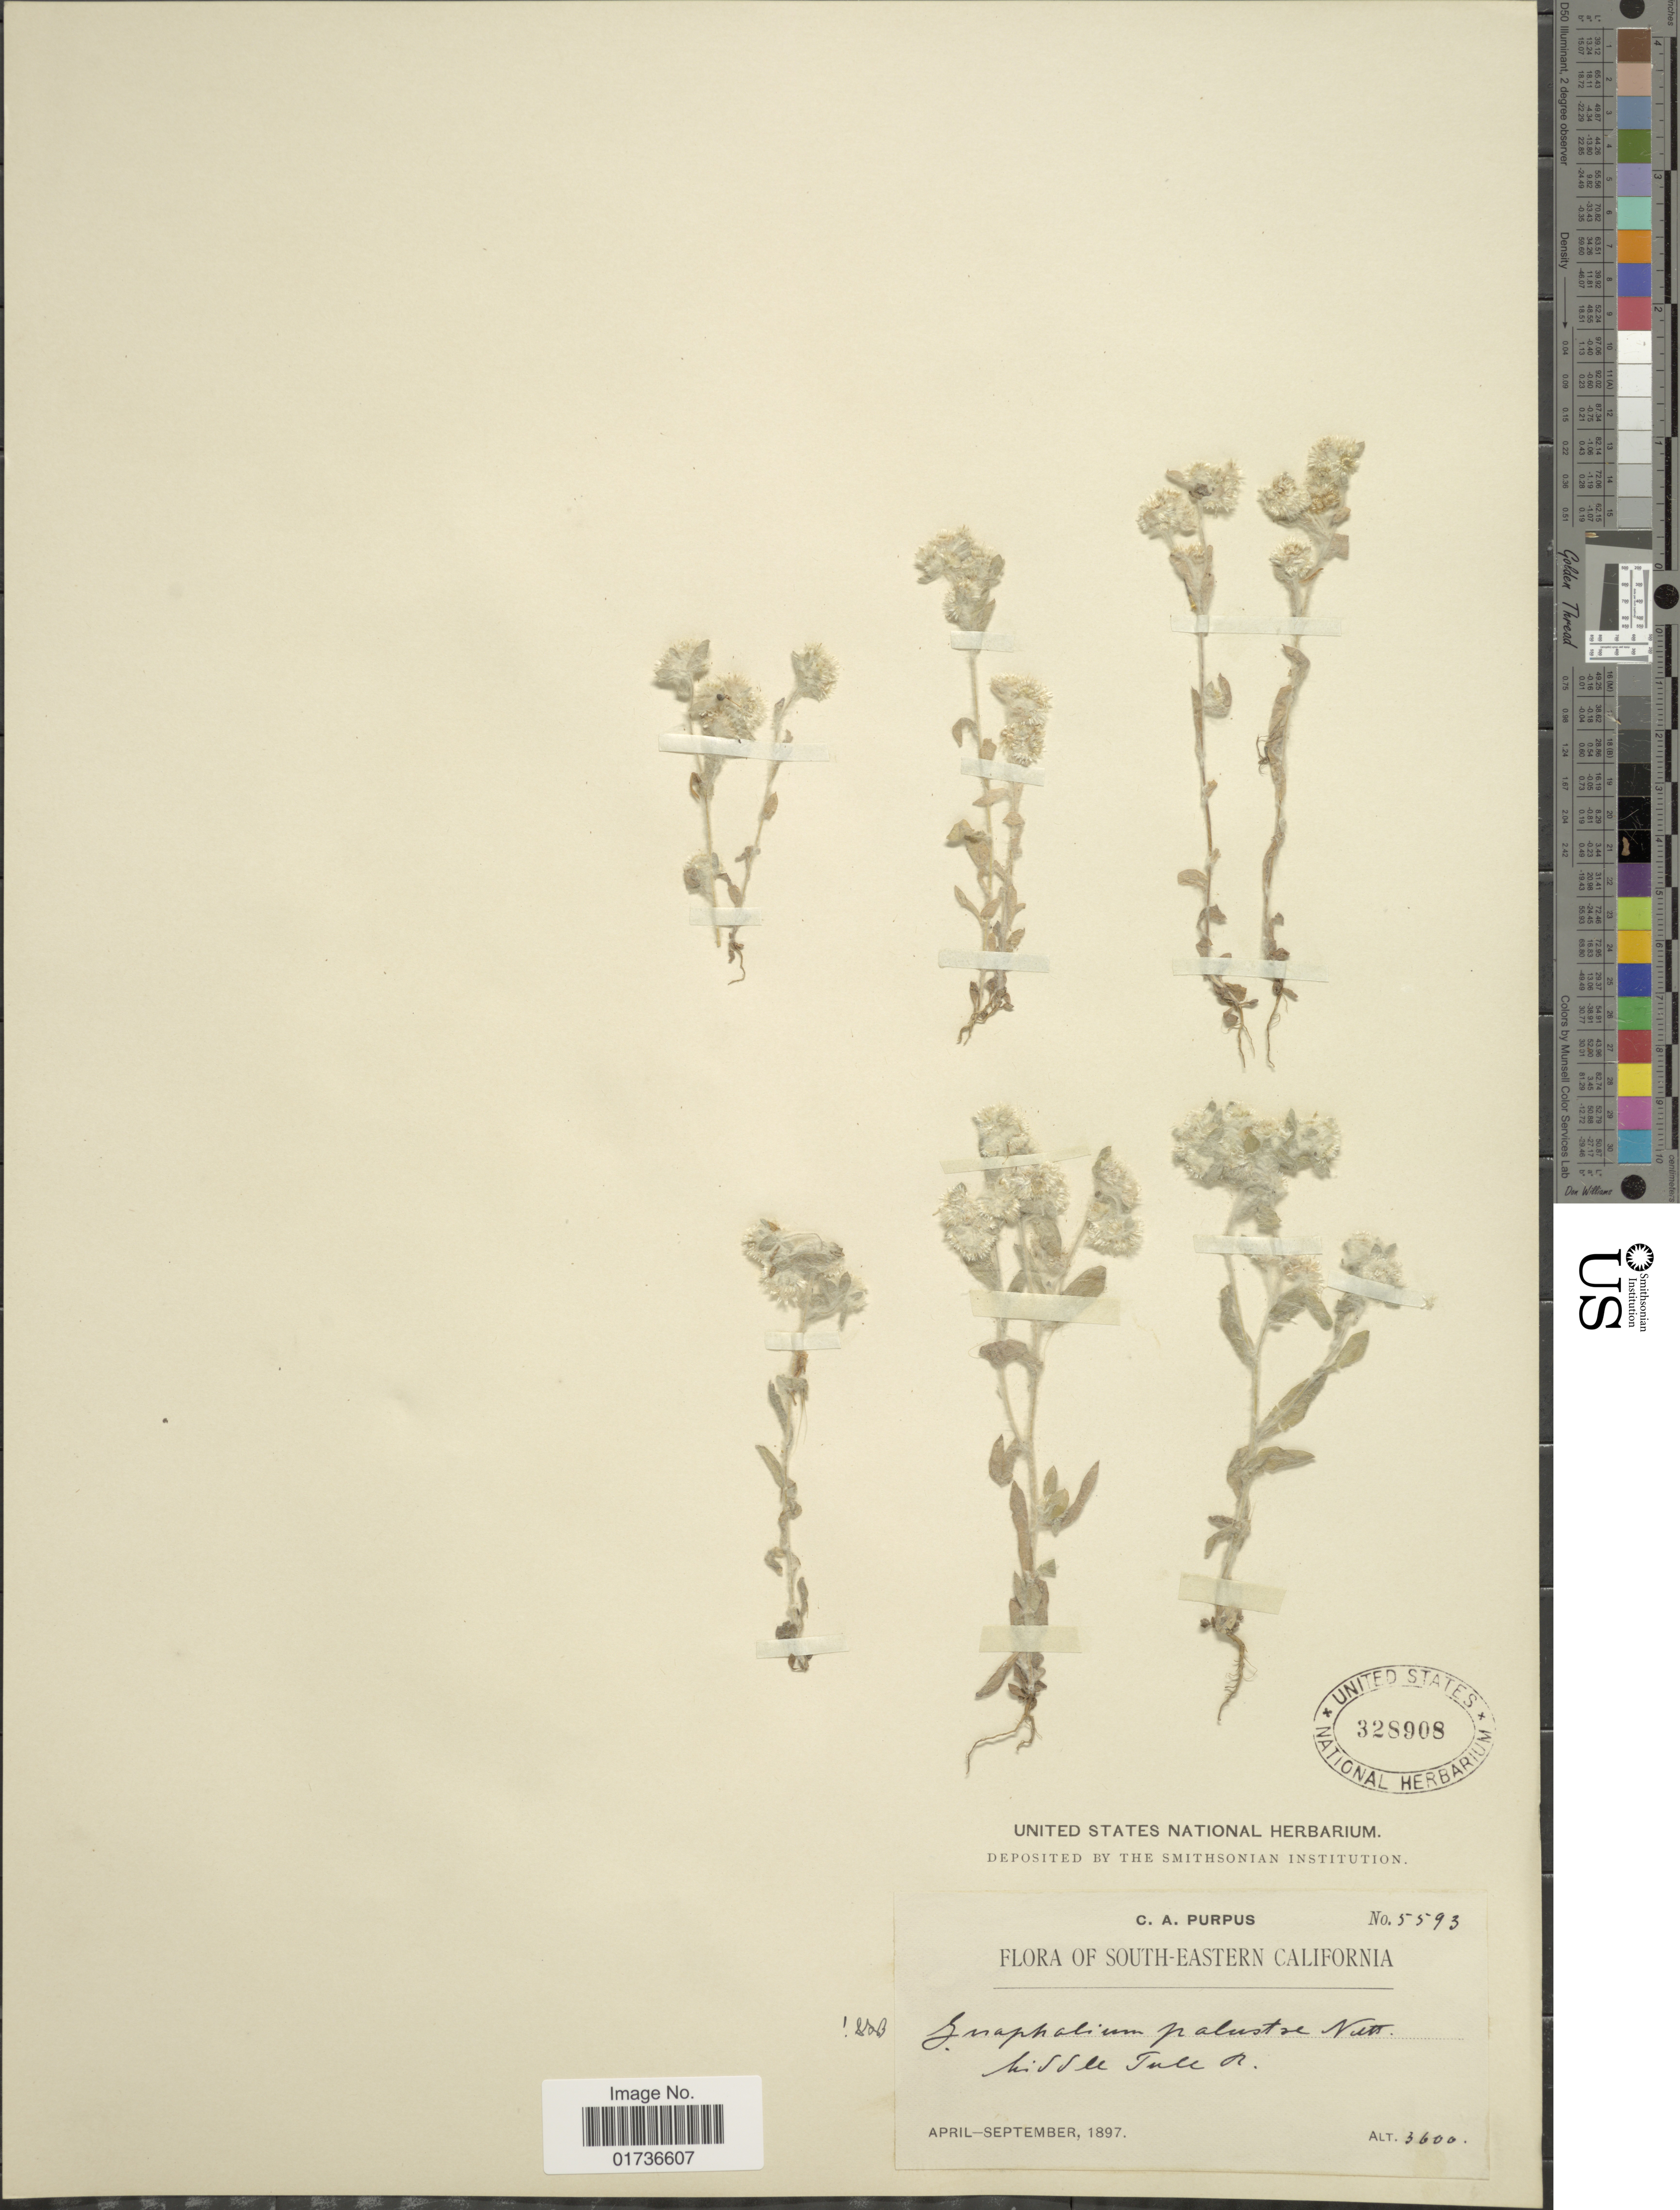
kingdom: Plantae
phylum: Tracheophyta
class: Magnoliopsida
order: Asterales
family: Asteraceae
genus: Gnaphalium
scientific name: Gnaphalium palustre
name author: Nutt.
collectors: C. A. Purpus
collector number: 5593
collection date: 1897-04/1897-09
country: United States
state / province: California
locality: South-Eastern California, Middle Tule R.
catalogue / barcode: US 328908